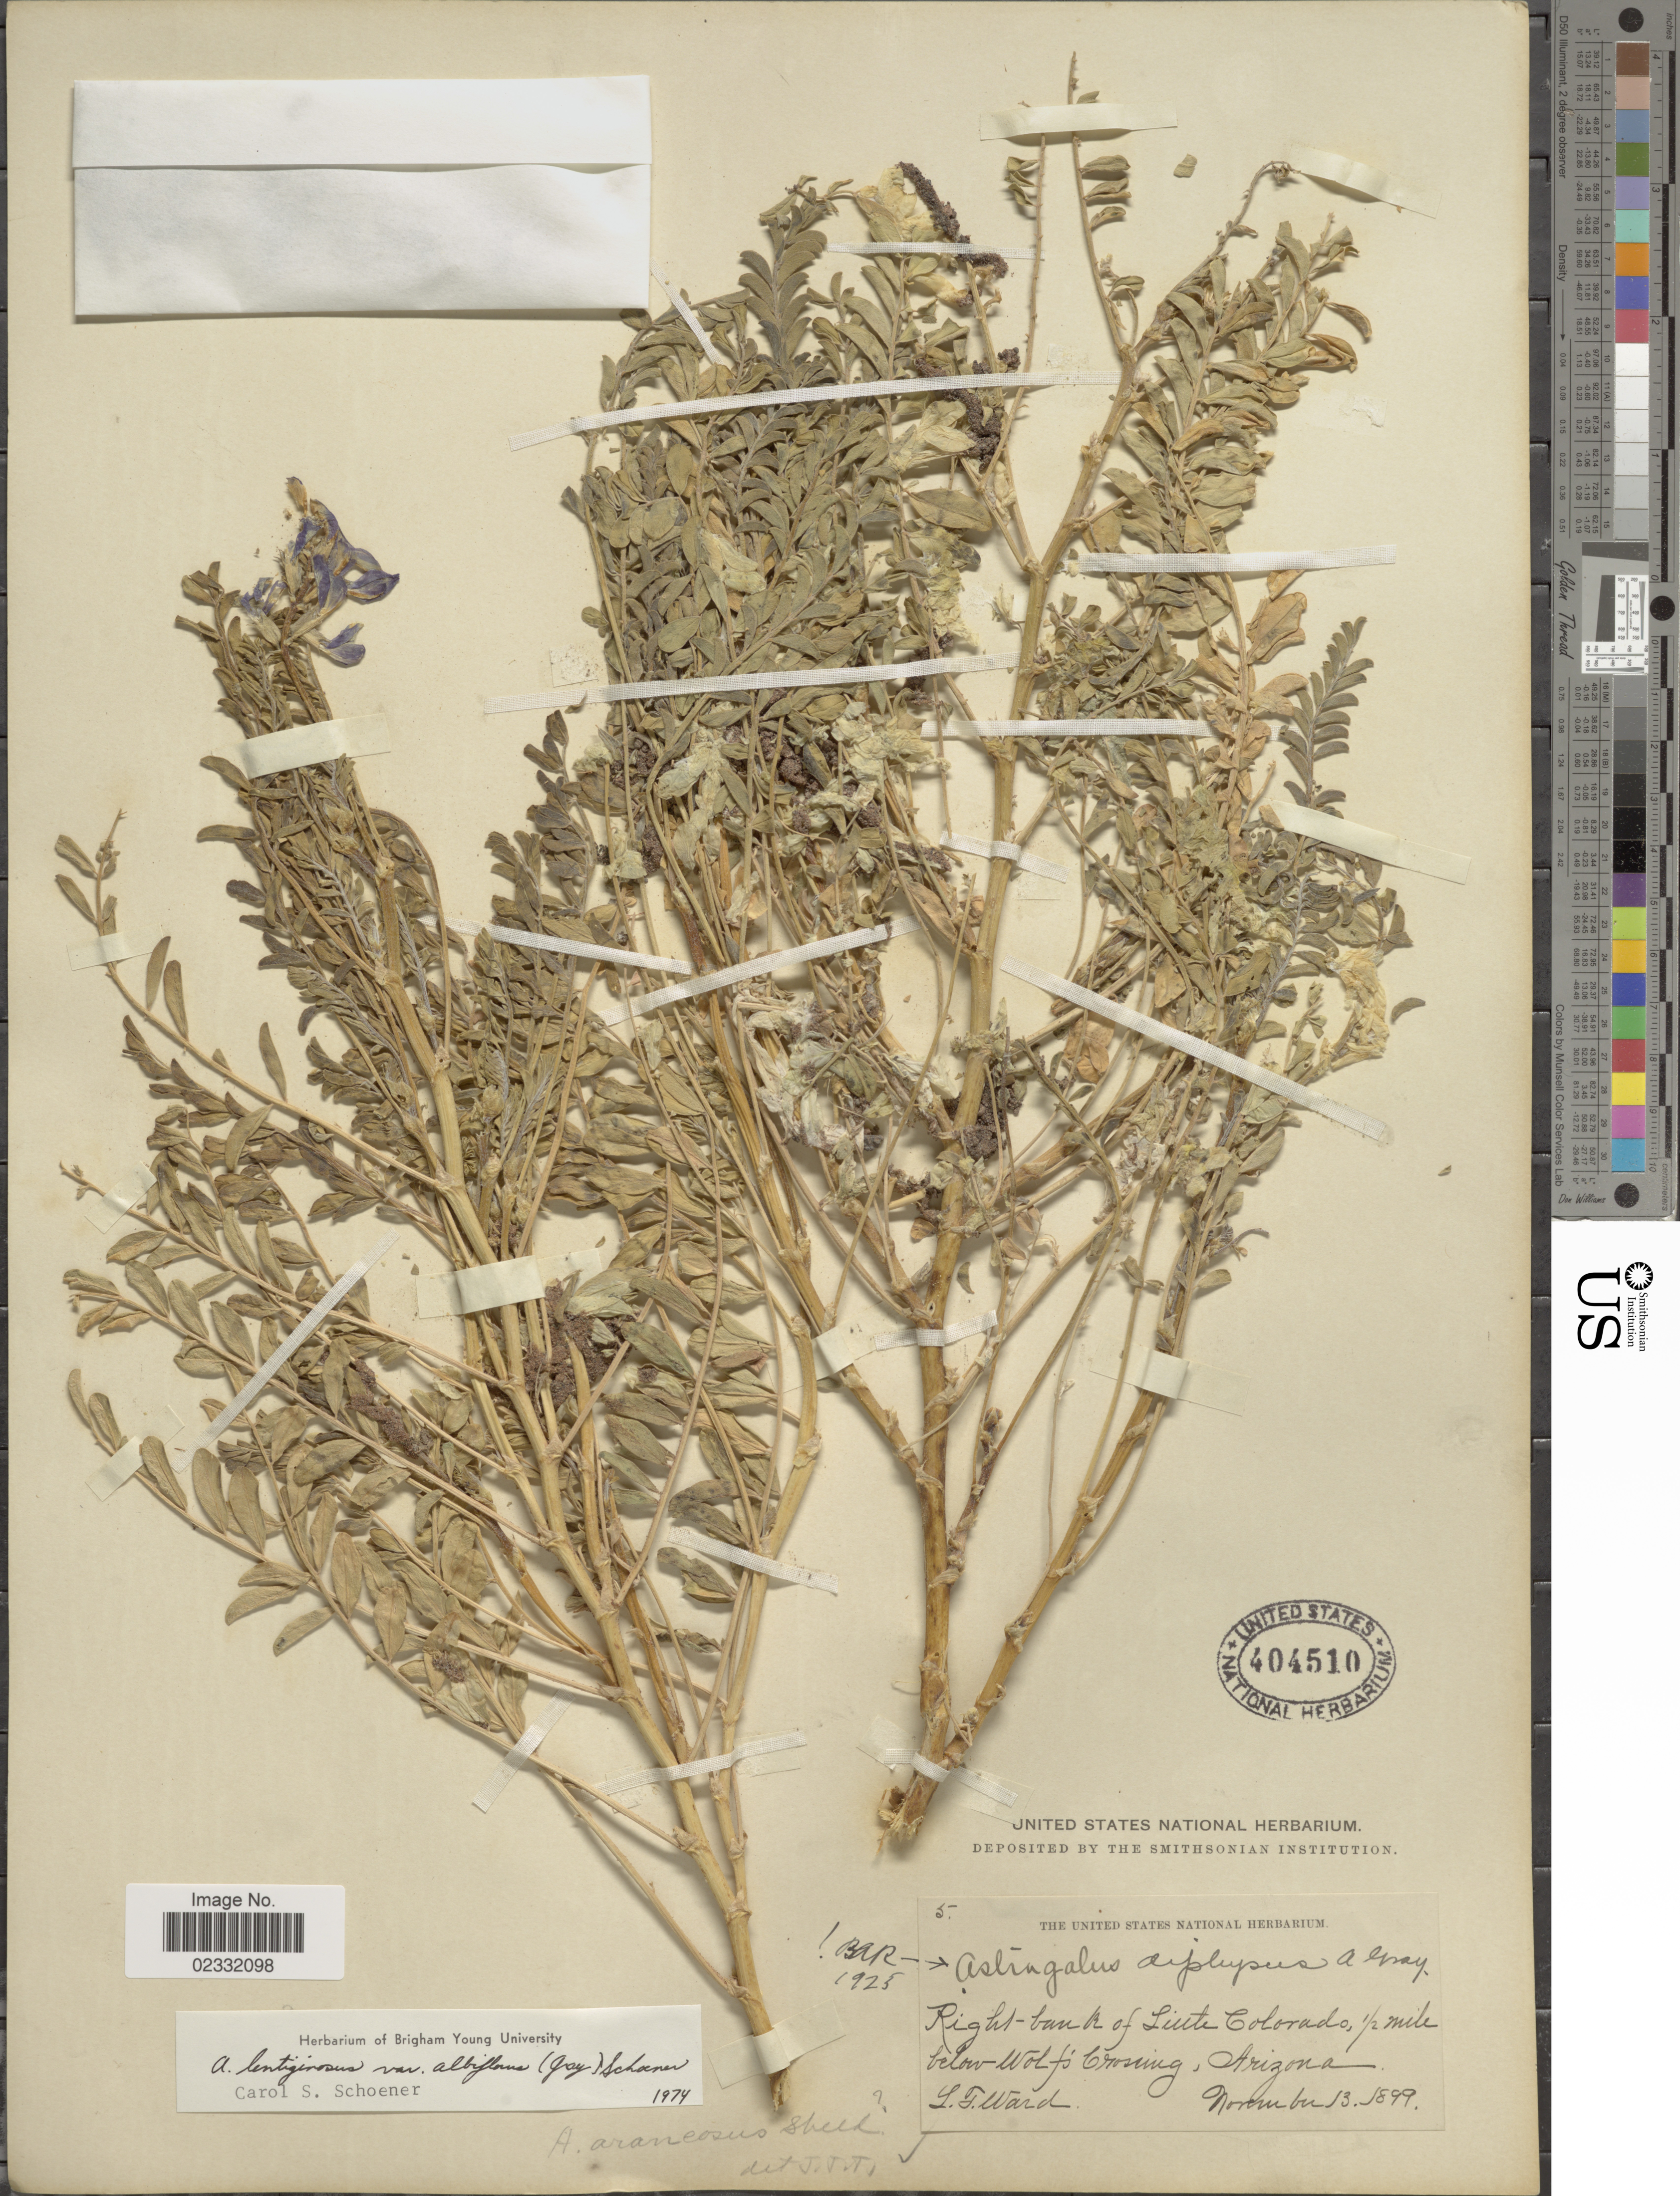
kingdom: Plantae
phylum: Tracheophyta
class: Magnoliopsida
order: Fabales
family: Fabaceae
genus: Astragalus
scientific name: Astragalus lentiginosus var. albiflorus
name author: (A. Gray) Schoener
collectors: L. Ward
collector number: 5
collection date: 1899-11-13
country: United States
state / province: Arizona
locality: Right bank of Liute Colorado, ½ mile below Wolf's Crossing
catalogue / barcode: US 404510